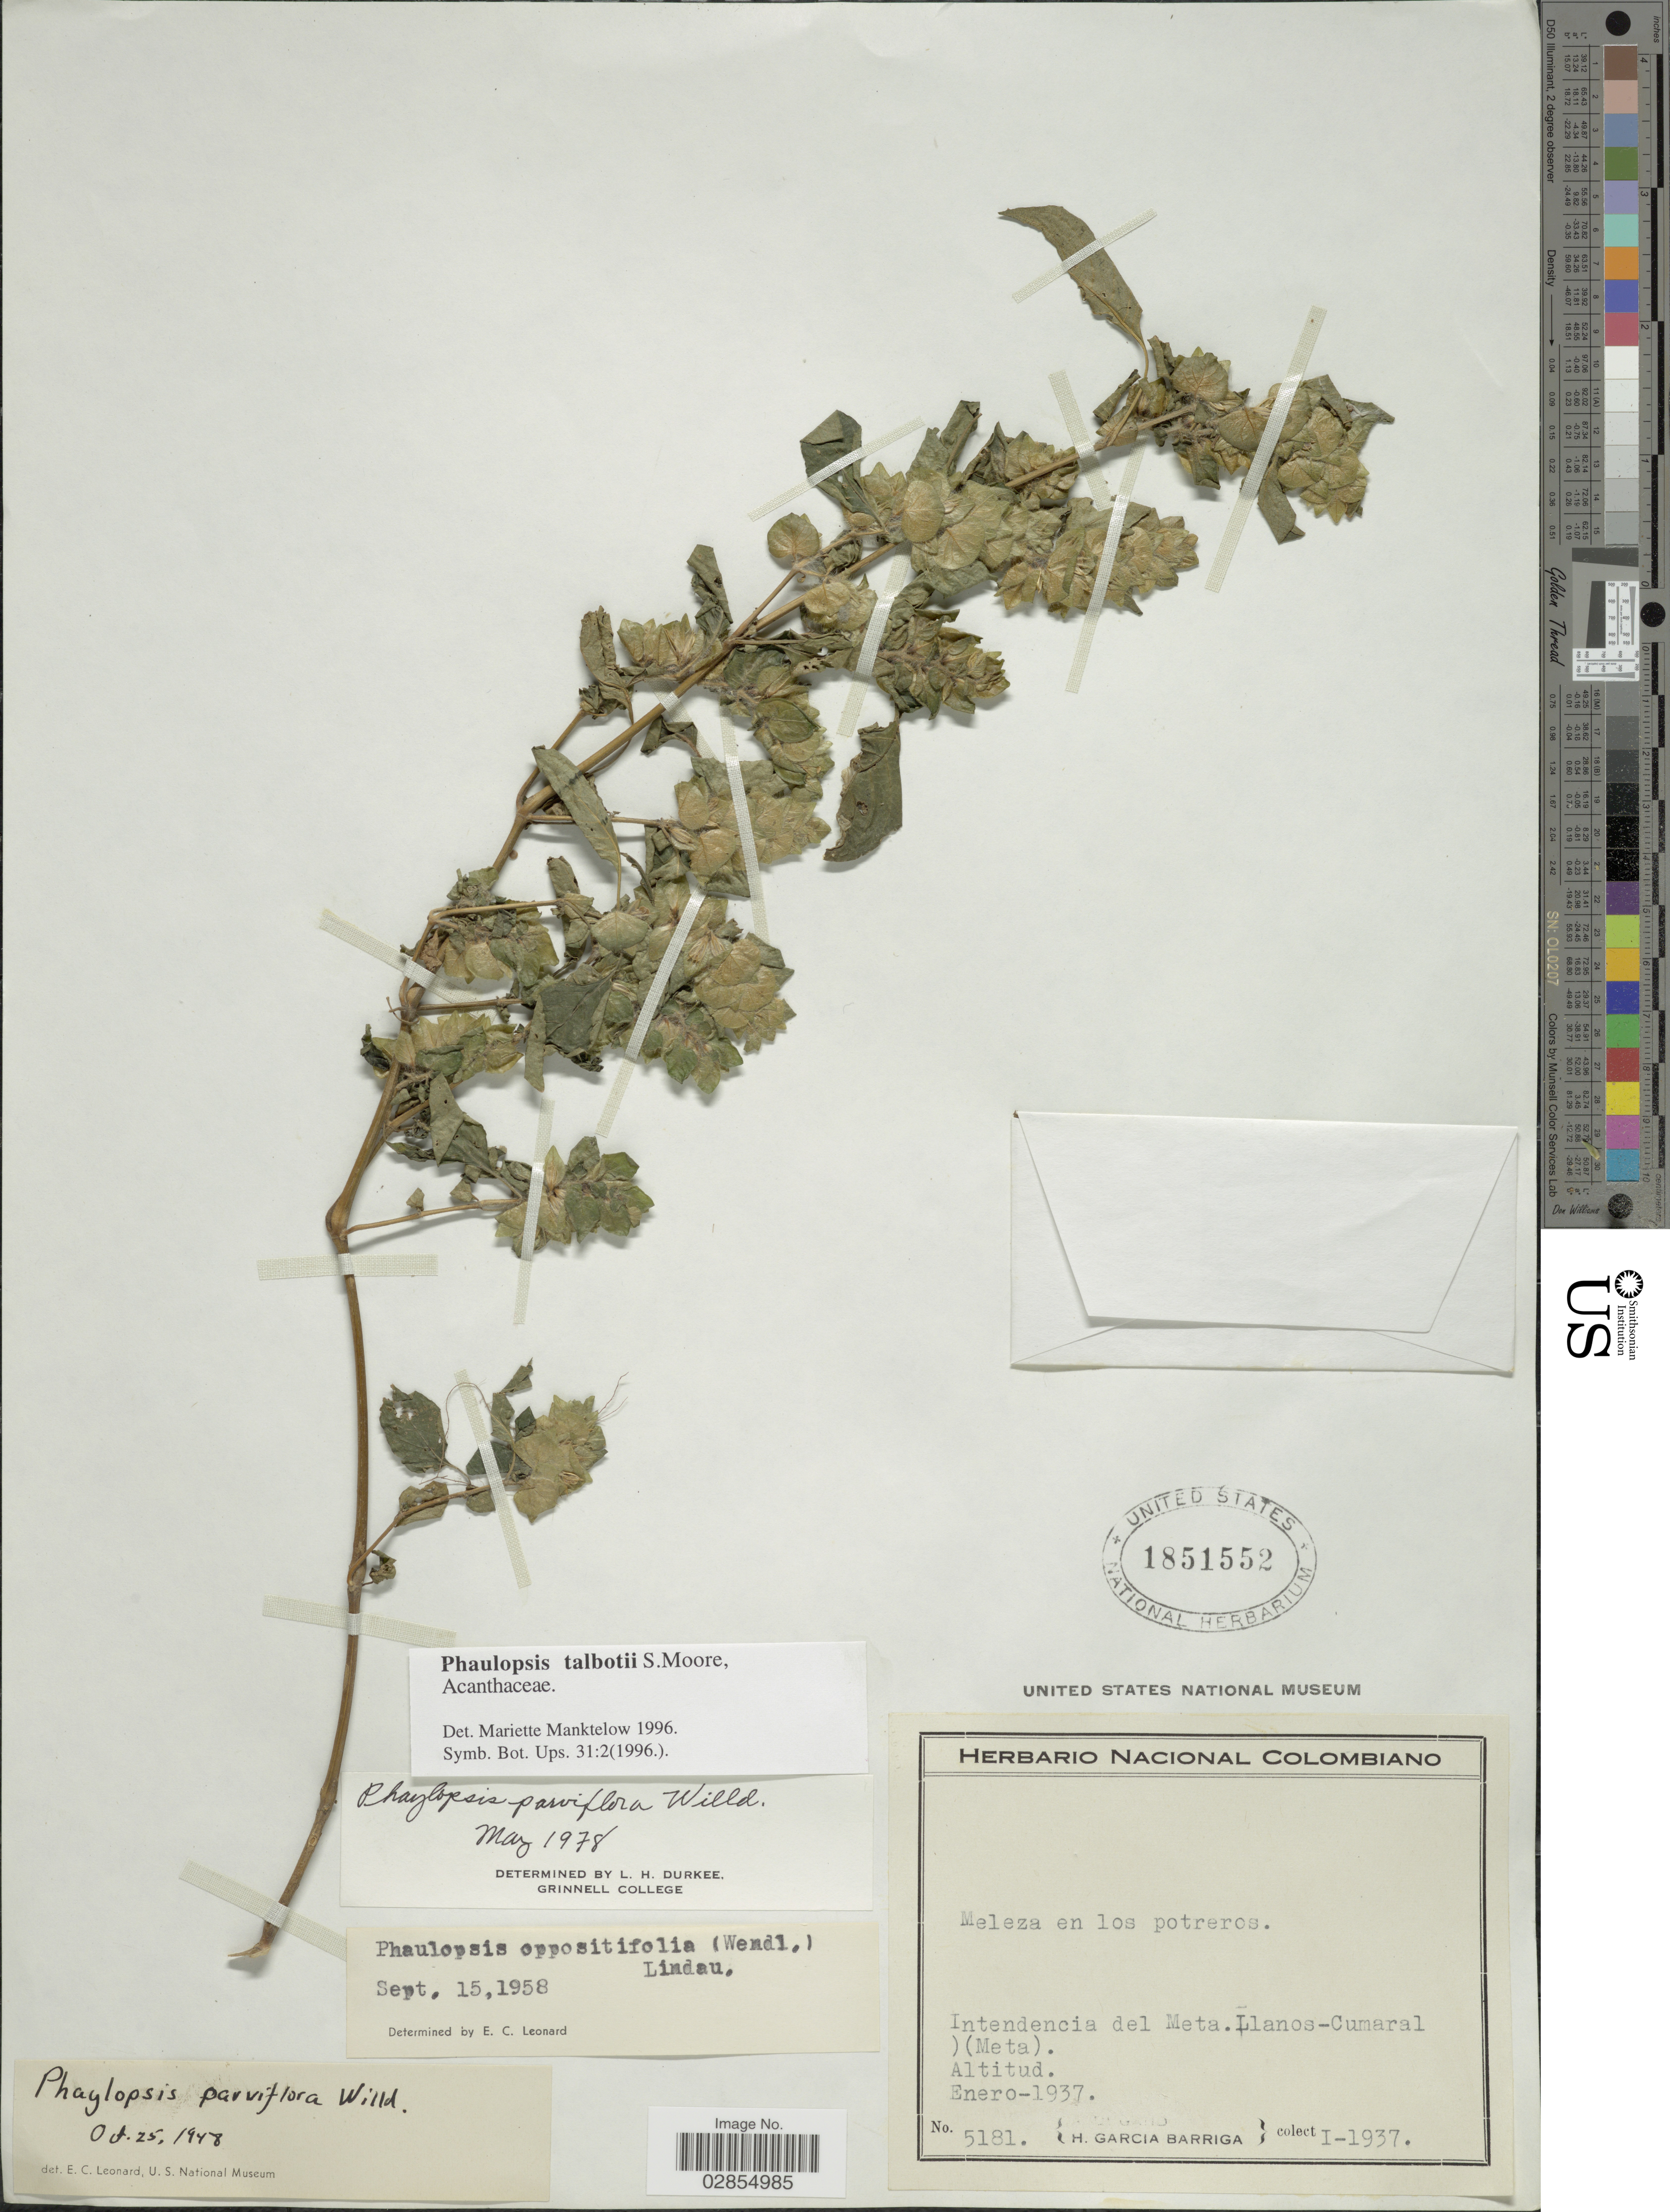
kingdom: Plantae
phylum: Tracheophyta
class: Magnoliopsida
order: Lamiales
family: Acanthaceae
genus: Phaulopsis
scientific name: Phaulopsis talbotii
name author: S. Moore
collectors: H. García Barriga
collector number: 5181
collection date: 1937-01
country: Colombia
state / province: Meta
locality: Intendencia del Meta, Llanos -Cumaral (Meta).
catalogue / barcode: US 1851552